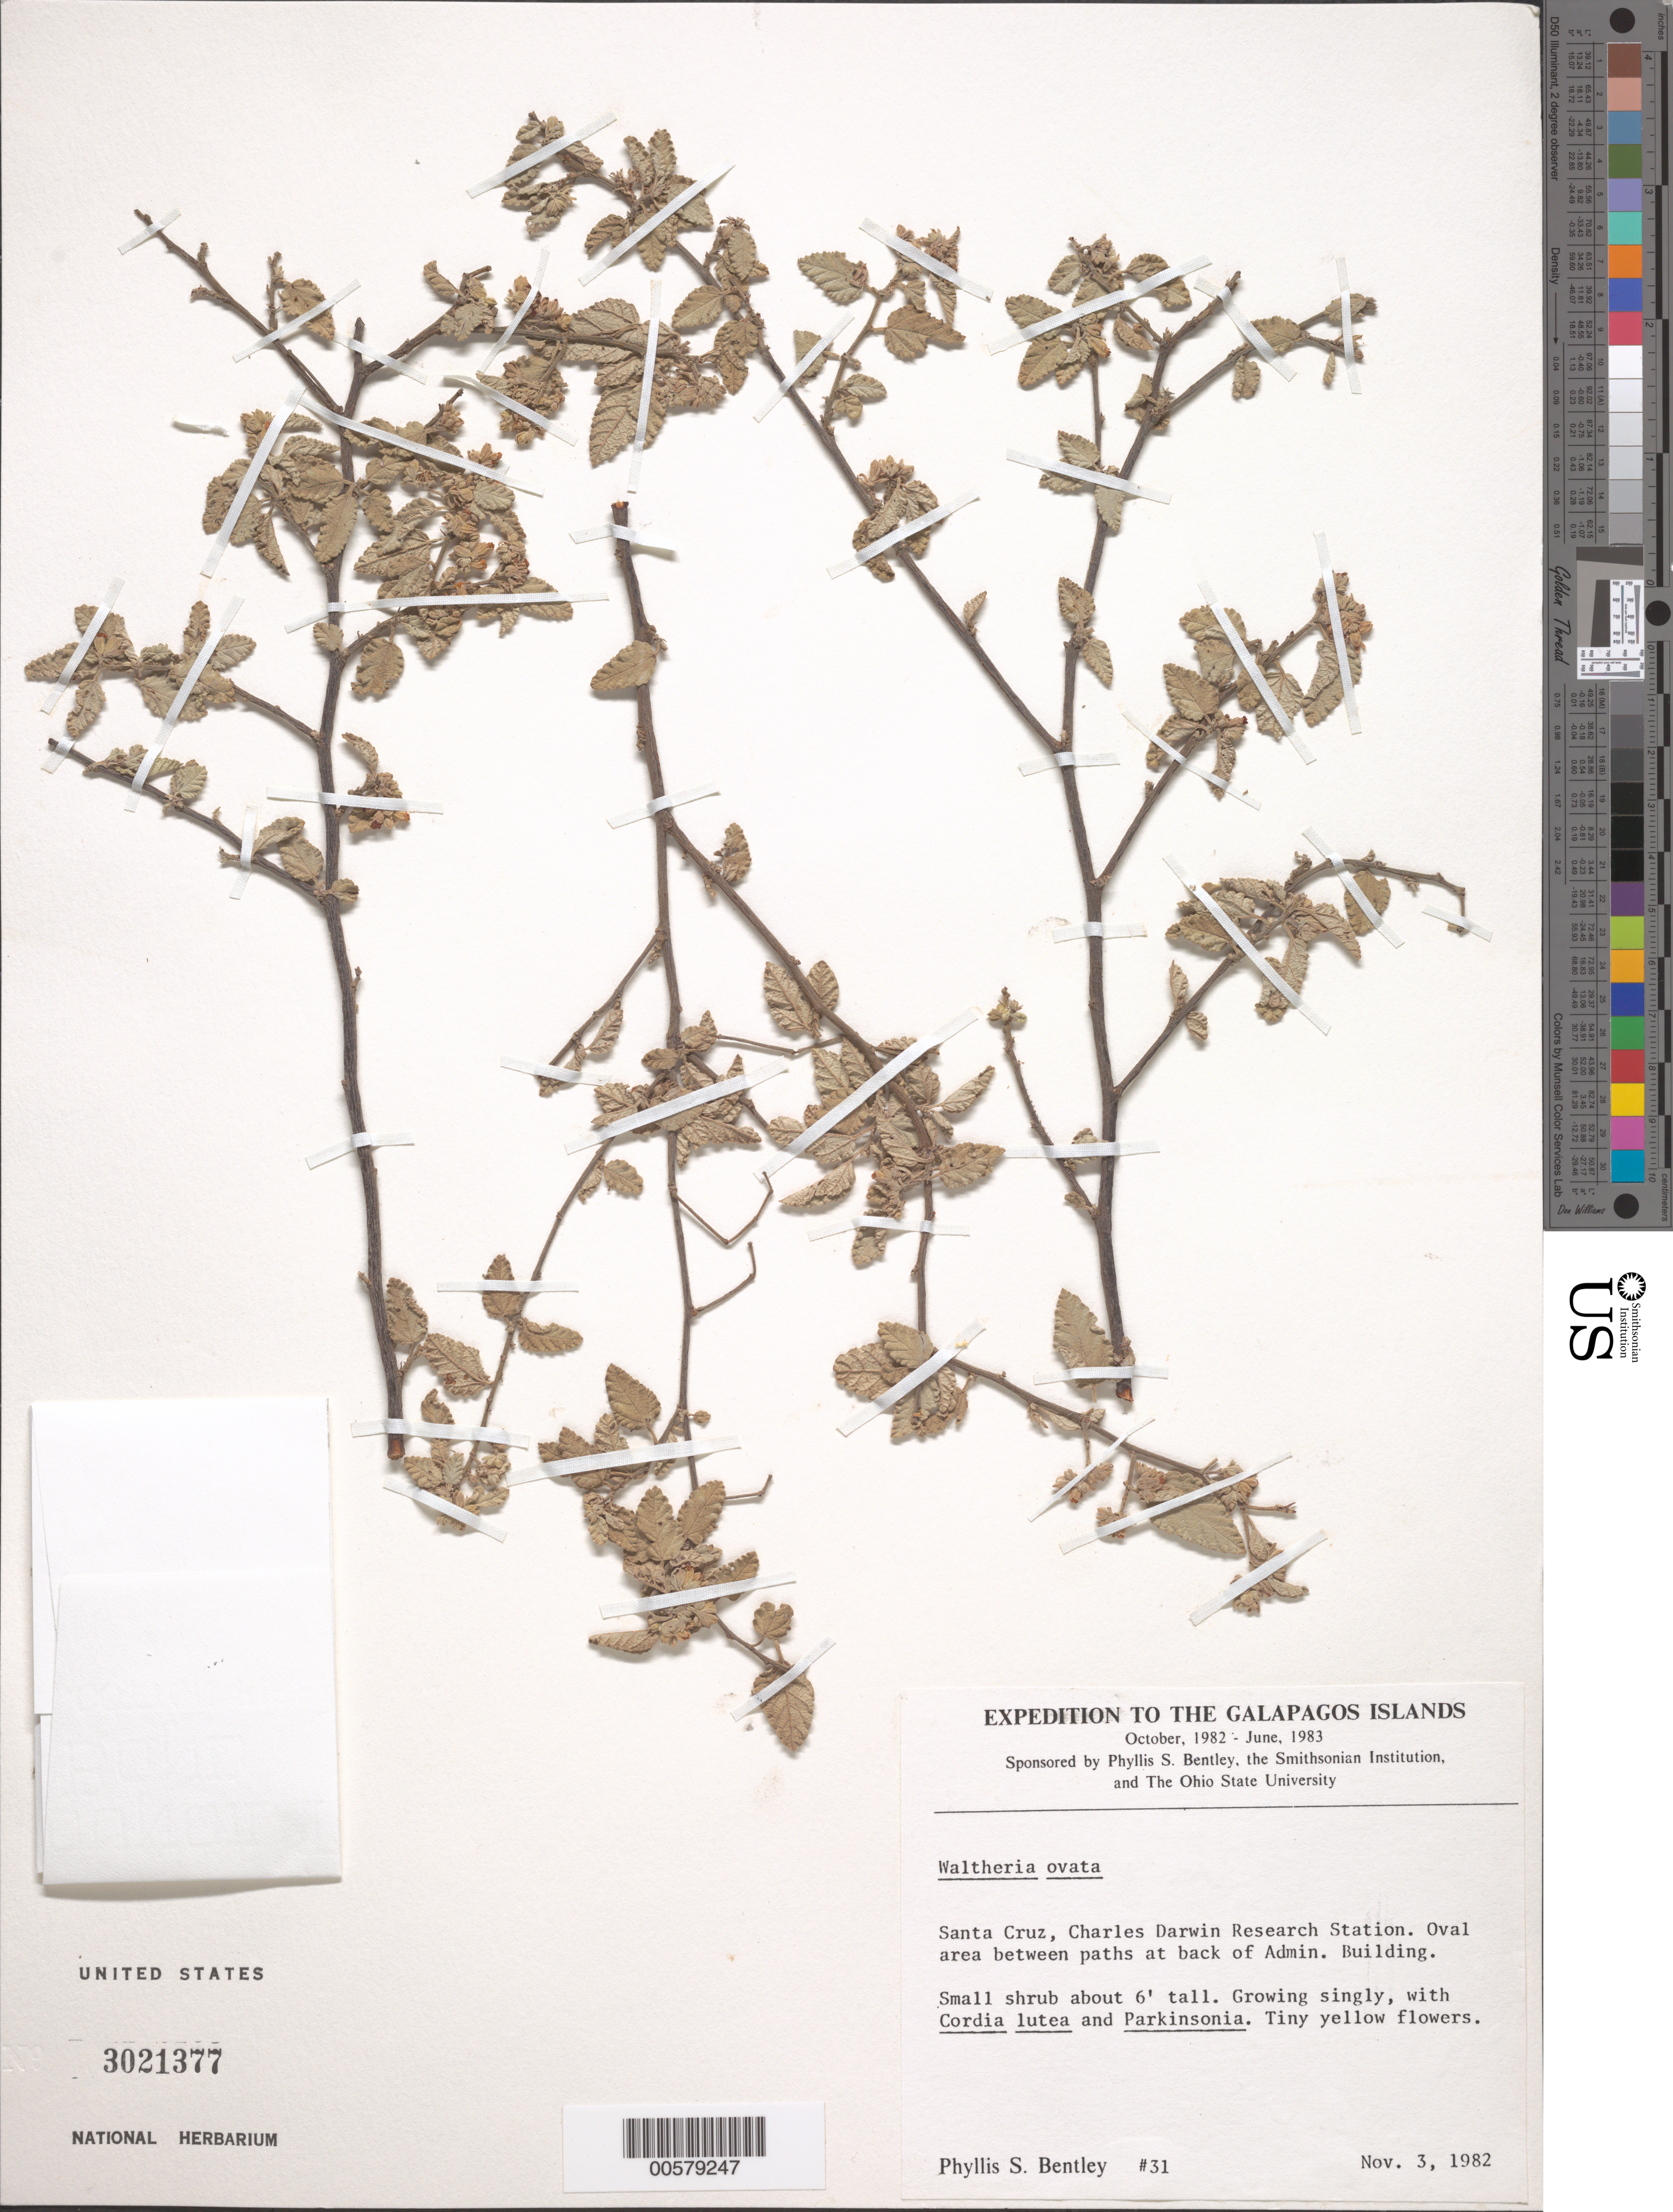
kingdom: Plantae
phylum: Tracheophyta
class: Magnoliopsida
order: Malvales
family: Malvaceae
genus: Waltheria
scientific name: Waltheria ovata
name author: Cav.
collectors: P. S. Bentley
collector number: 31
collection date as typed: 03 Nov 1982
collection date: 1982-11-03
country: Ecuador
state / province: Colón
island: Santa Cruz [Indefatigable, Chaves]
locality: Charles Darwin Research Station, oval area between paths at back of adMin. building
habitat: With Cordia lutea and Parkinsonia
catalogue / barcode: US 3021377